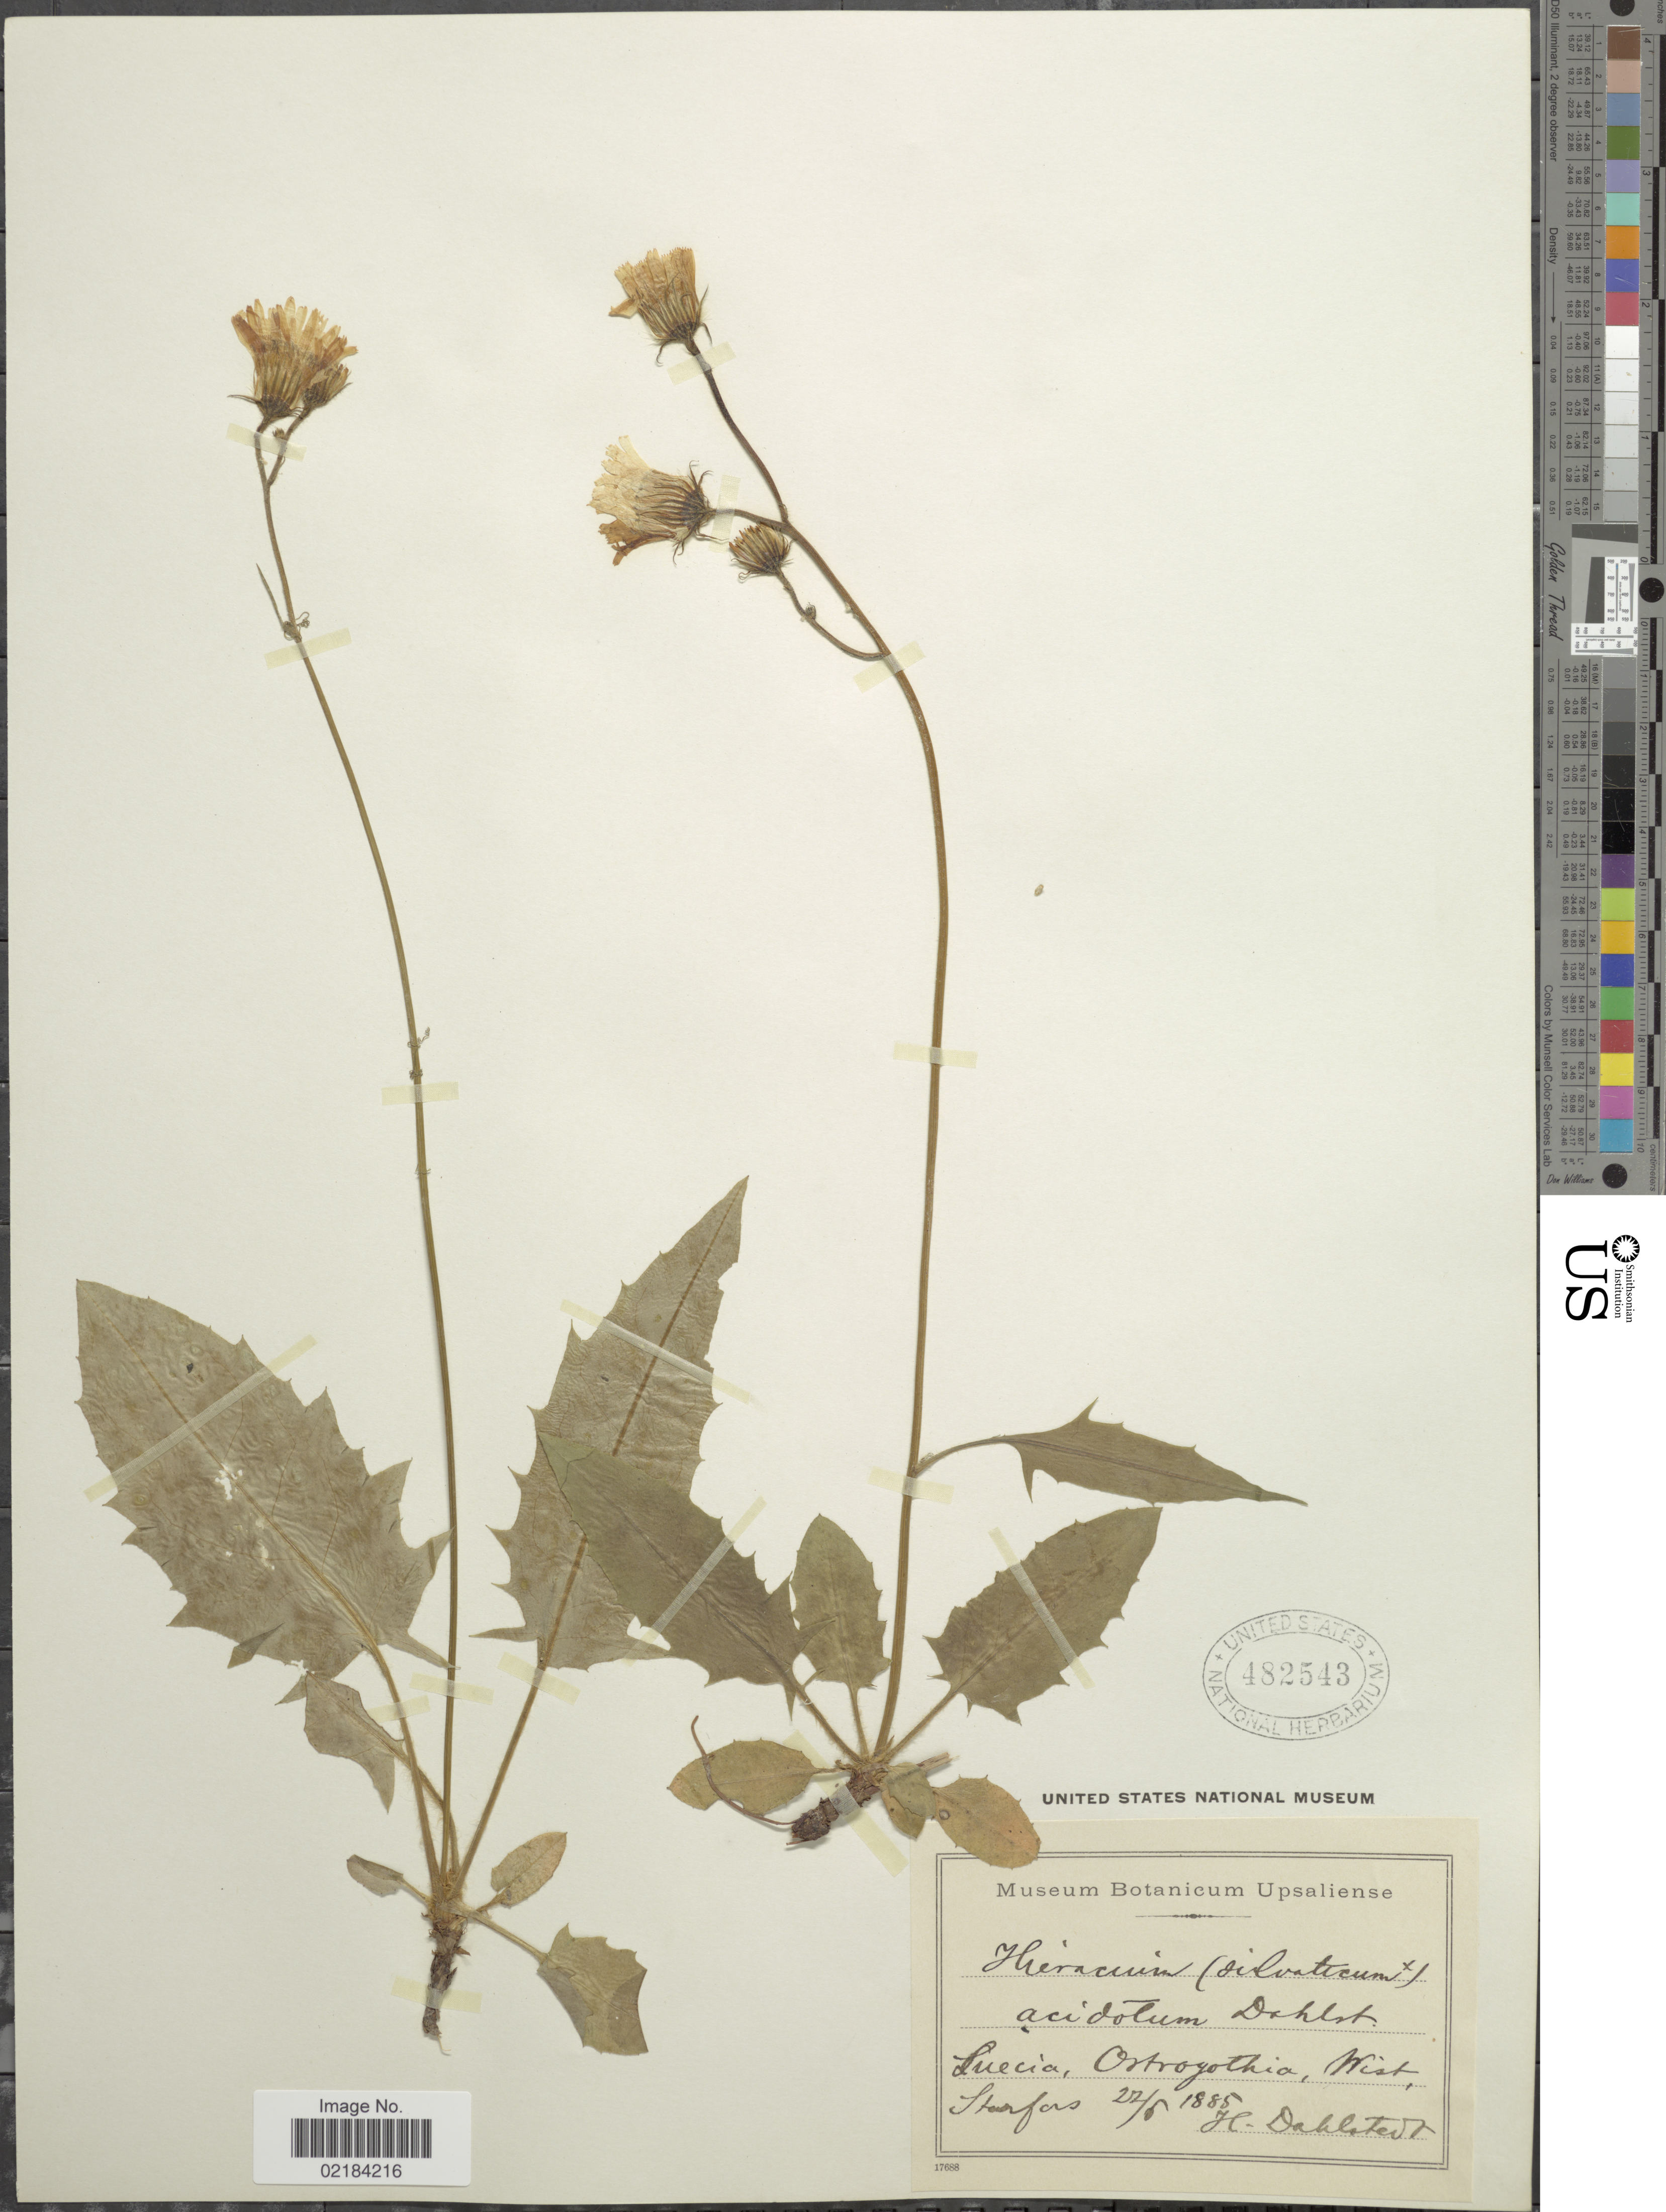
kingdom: Plantae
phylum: Tracheophyta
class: Magnoliopsida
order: Asterales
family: Asteraceae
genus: Hieracium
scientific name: Hieracium sylvaticum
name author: (L.) Gouan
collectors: H. G. Dahlstedt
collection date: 1885-06-27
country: Sweden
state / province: Östergötland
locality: Storfors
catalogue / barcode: US 482543